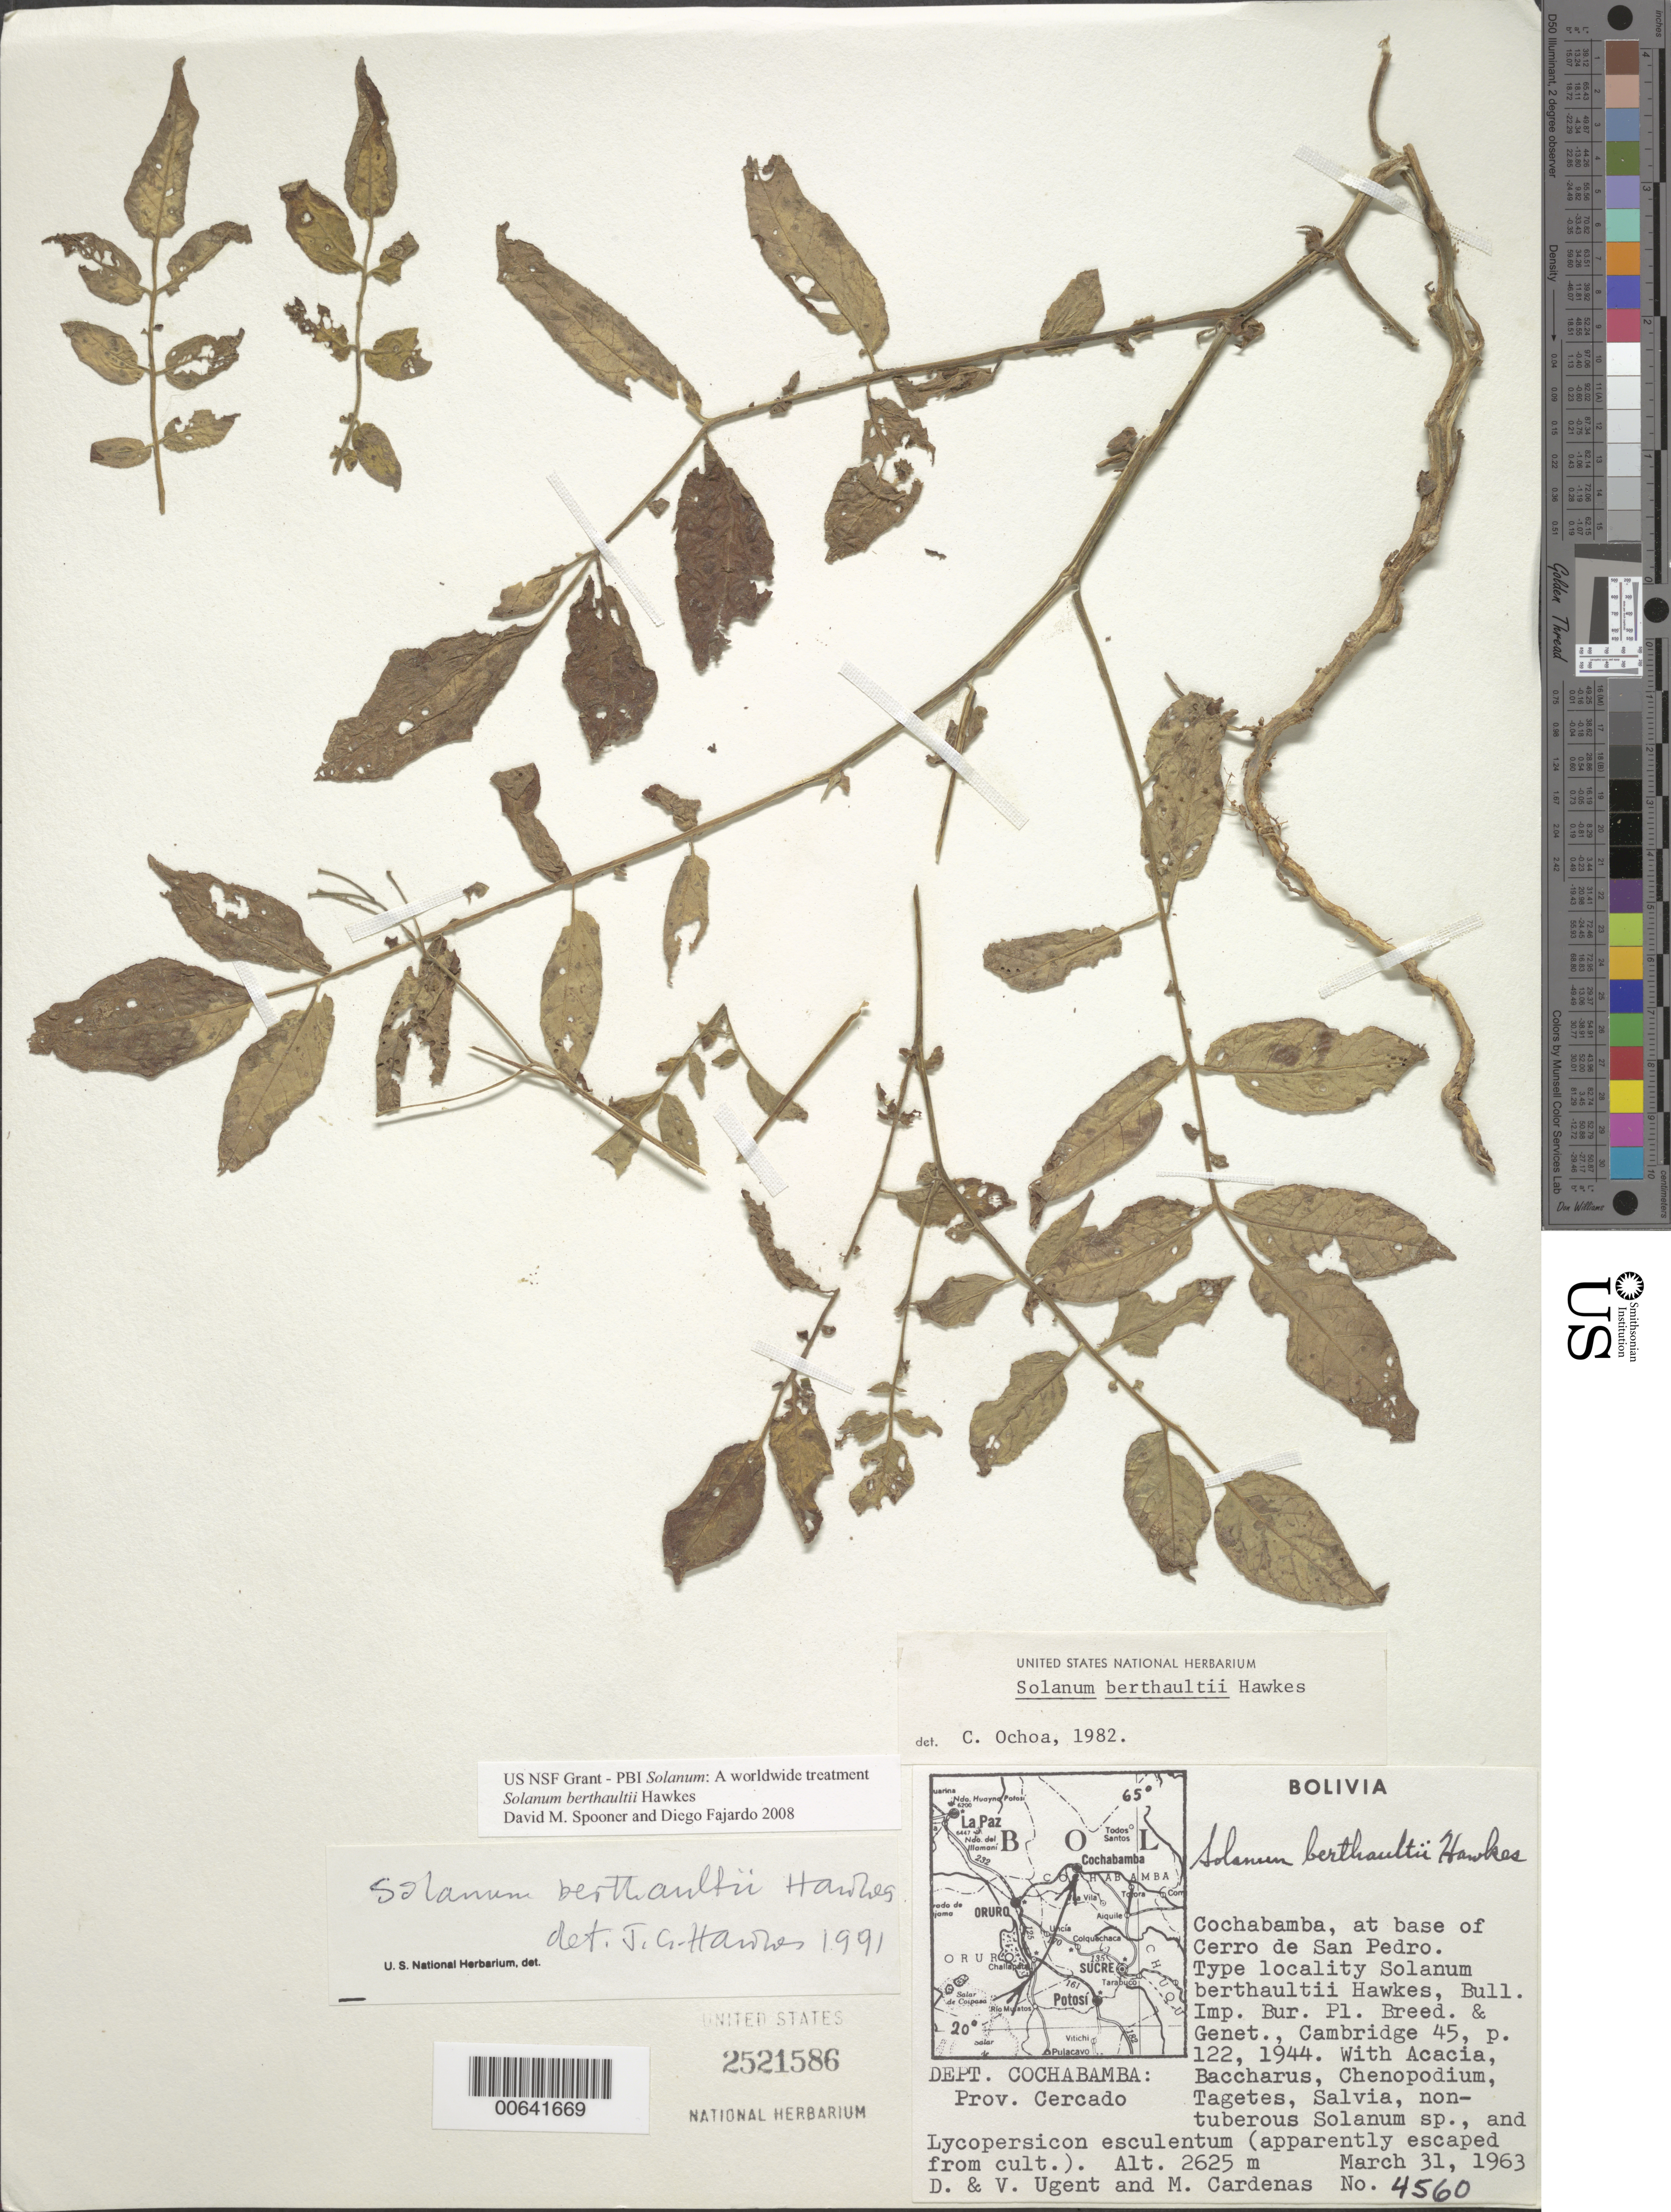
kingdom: Plantae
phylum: Tracheophyta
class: Magnoliopsida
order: Solanales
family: Solanaceae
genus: Solanum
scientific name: Solanum berthaultii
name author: Hawkes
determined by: Hawkes, J. G.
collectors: D. Urgent, U. Urgent & M. Cárdenas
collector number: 4560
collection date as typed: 31 Mar 1963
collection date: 1963-03-31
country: Bolivia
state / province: Cochabamba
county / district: Cercado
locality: Base de Cerro San Pedro.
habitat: Ladera de arbustos con Acacia, Baccharus, Salvia.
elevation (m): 2625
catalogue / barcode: US 2521586